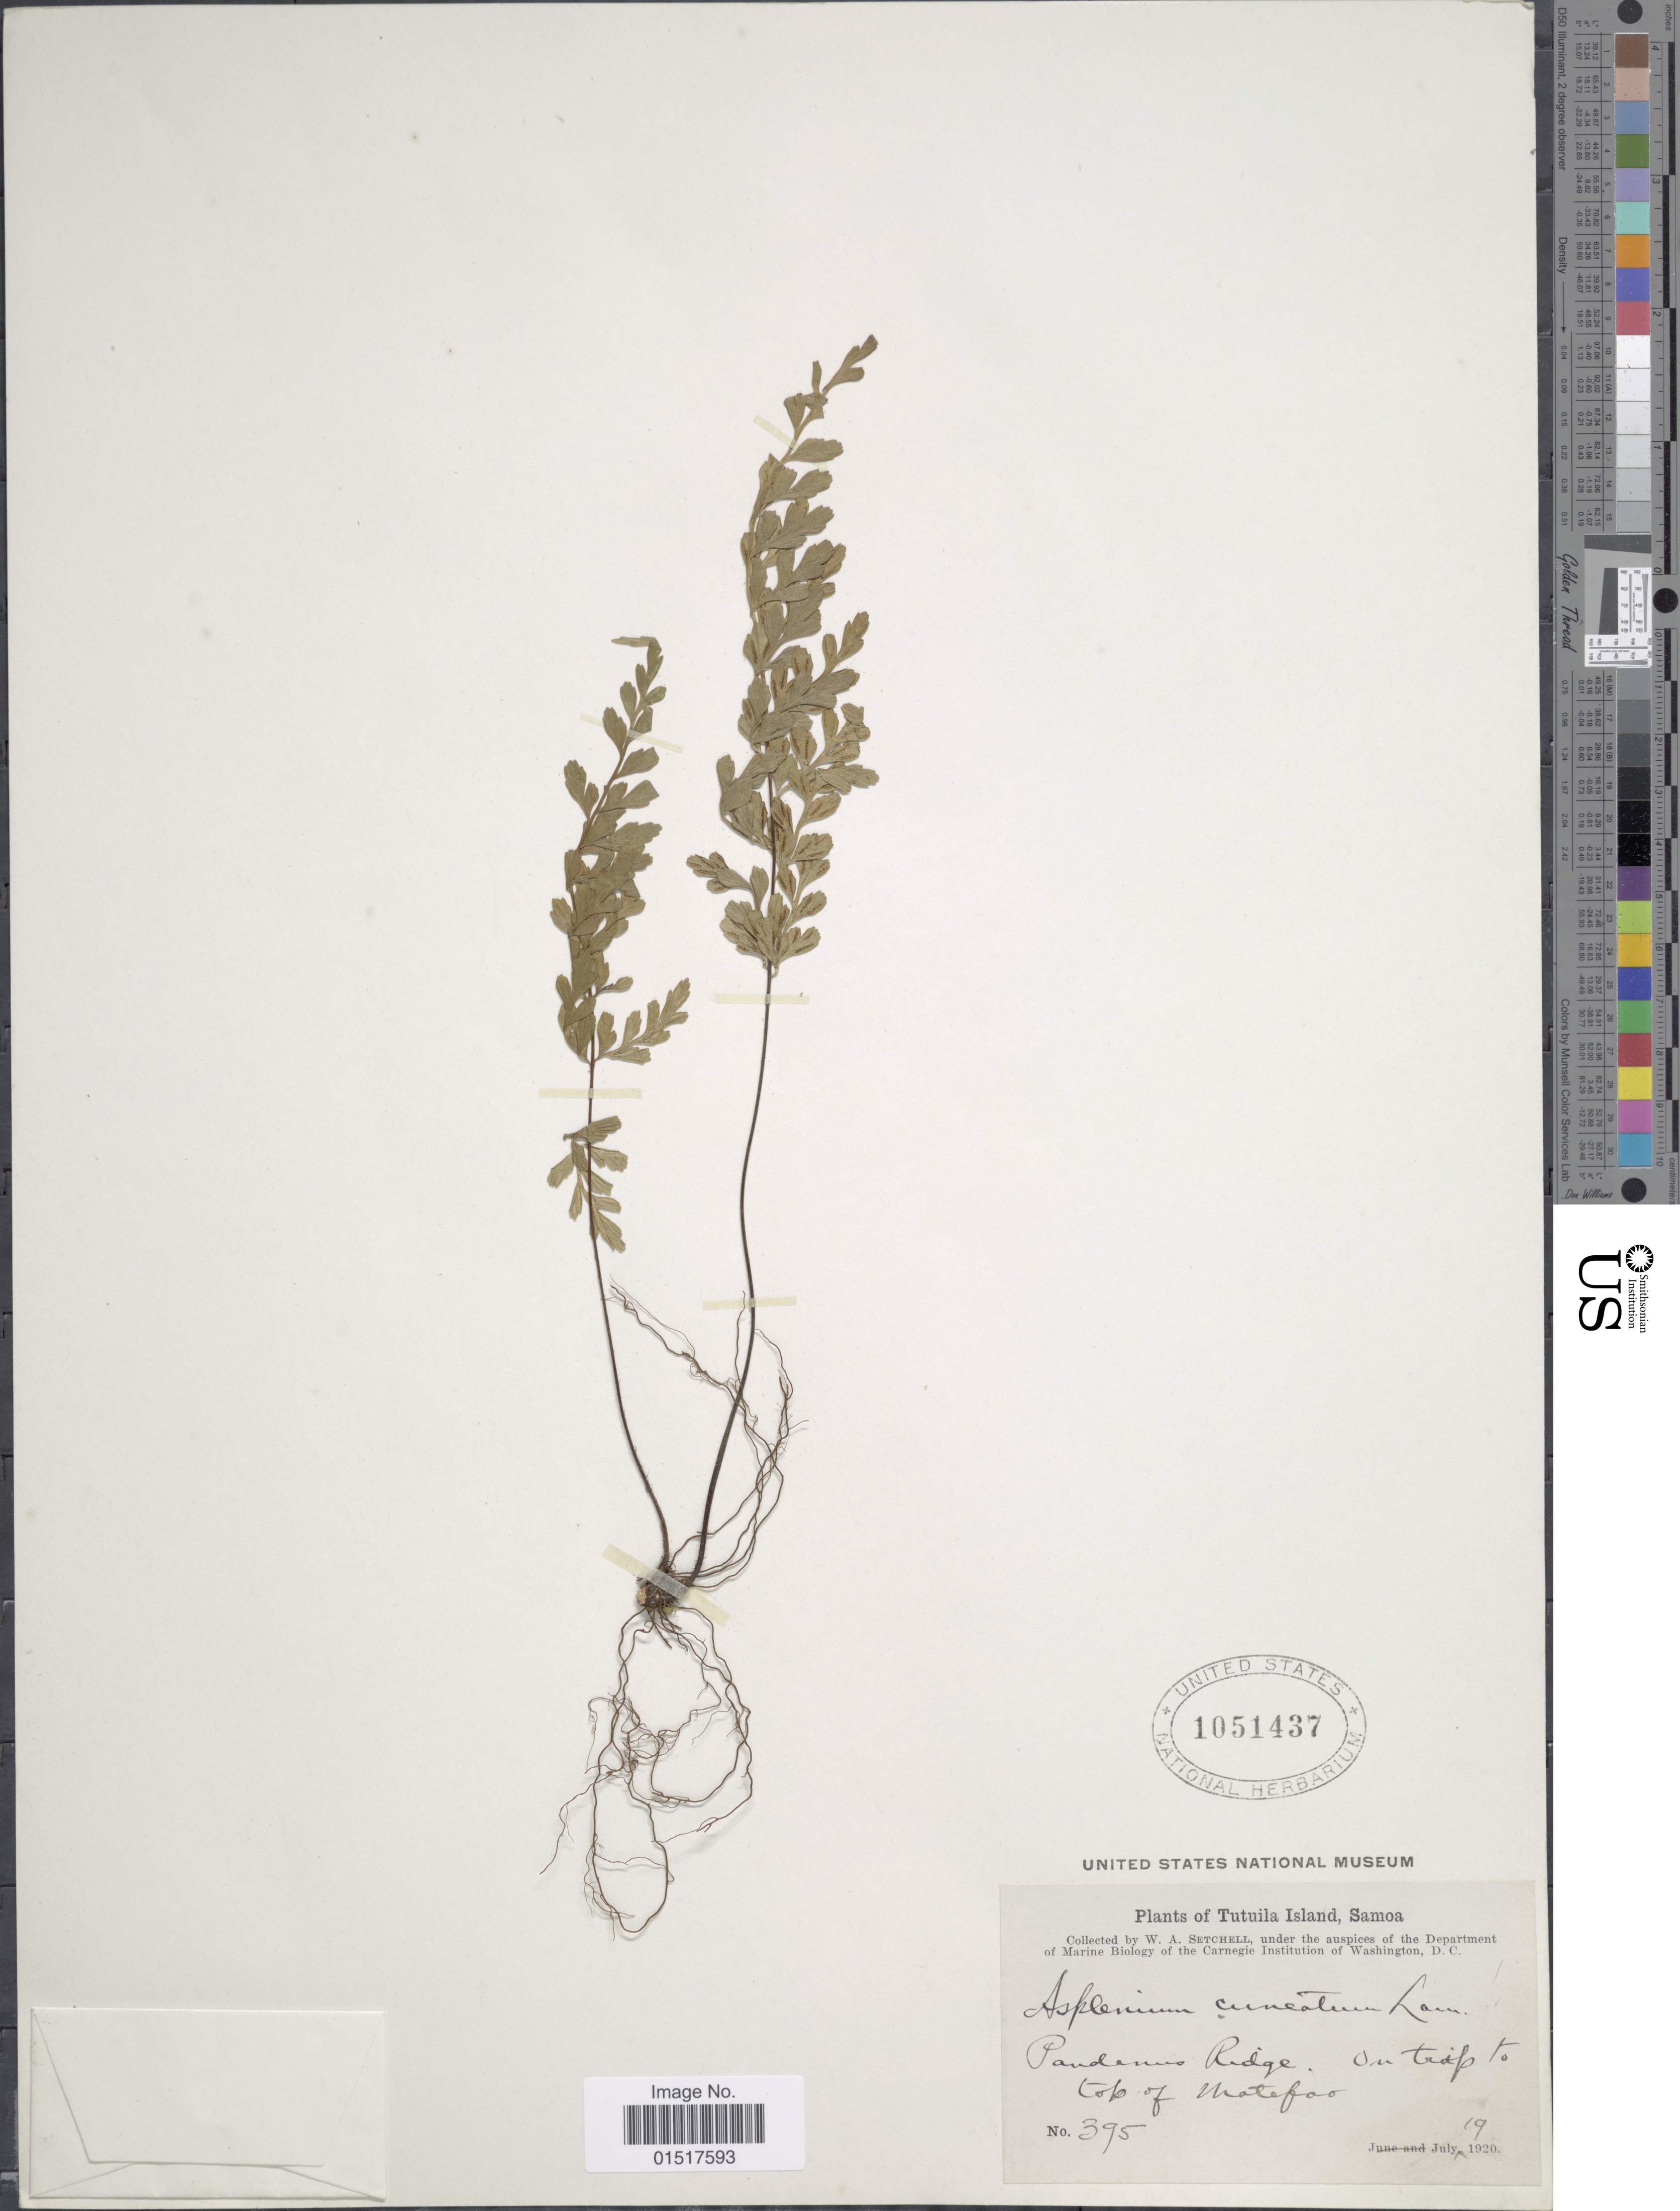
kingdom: Plantae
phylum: Tracheophyta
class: Polypodiopsida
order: Polypodiales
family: Aspleniaceae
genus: Asplenium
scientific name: Asplenium cuneatum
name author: Lam.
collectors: W. Setchell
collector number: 395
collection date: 1920-07-19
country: American Samoa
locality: Tutuila Island, Samoa. Pandanus Ridge. On trip to top of Matefao.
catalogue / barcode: US 1051437